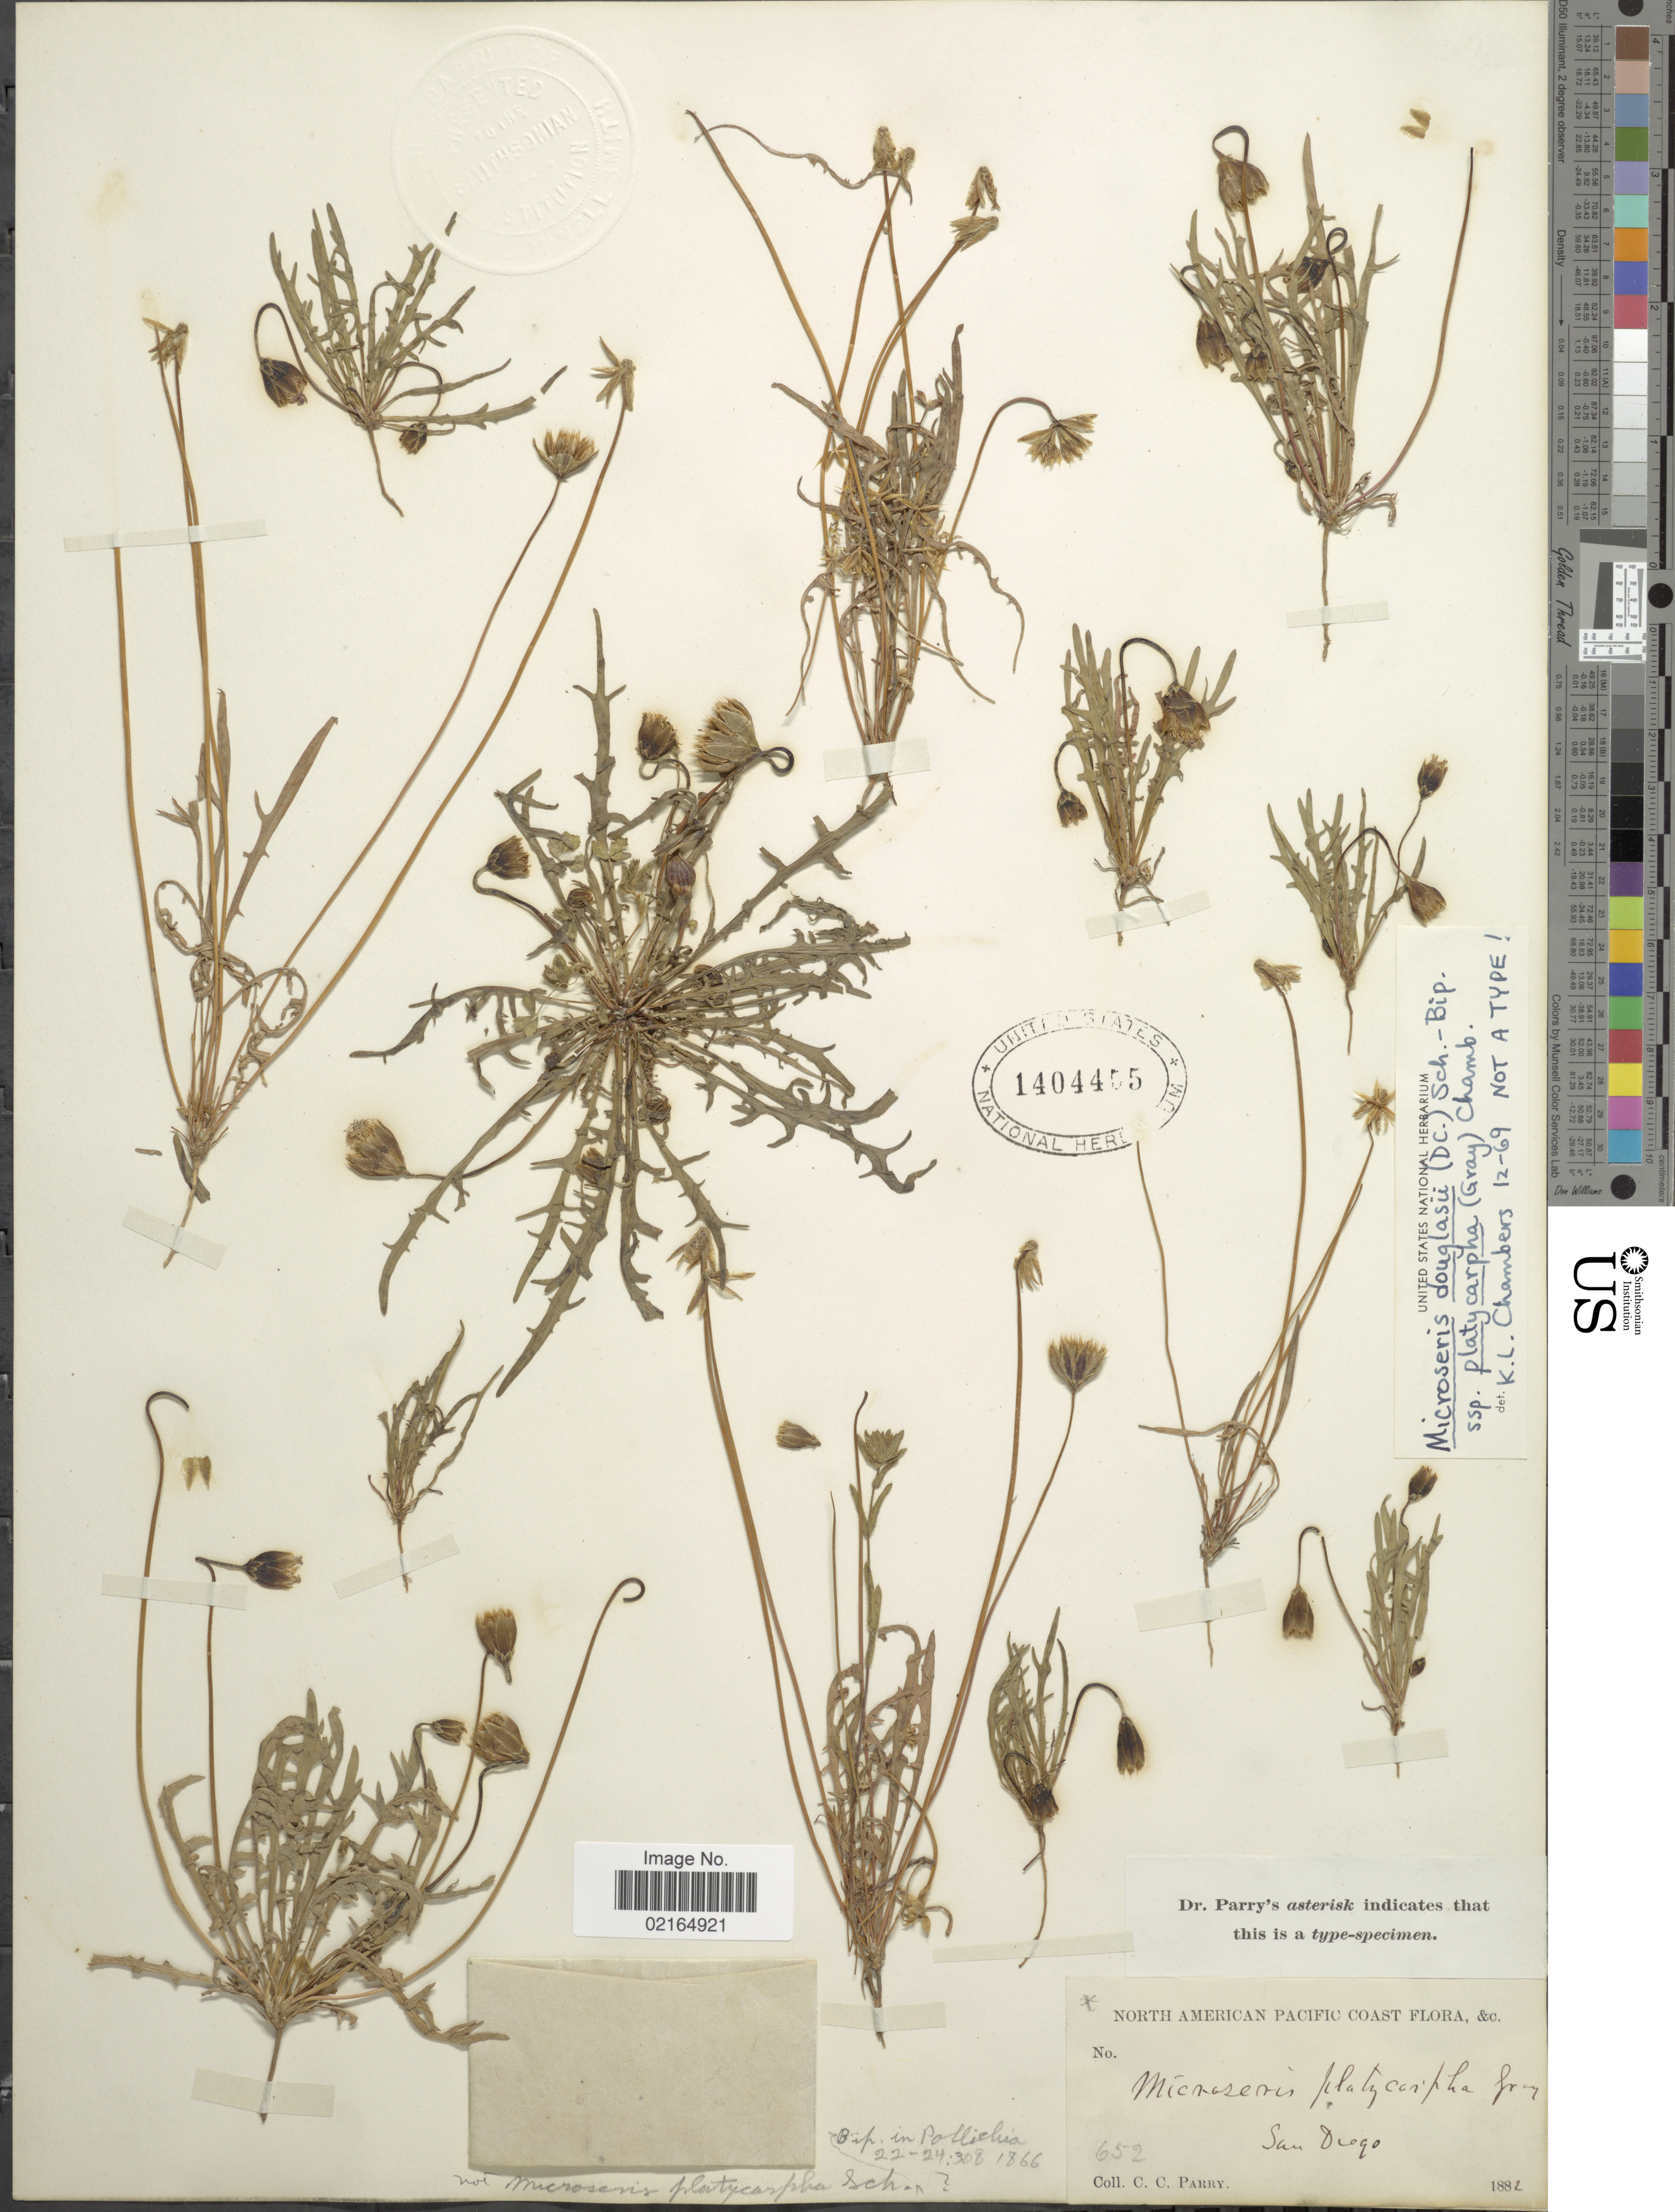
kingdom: Plantae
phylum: Tracheophyta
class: Magnoliopsida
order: Asterales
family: Asteraceae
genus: Microseris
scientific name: Microseris douglasii subsp. platycarpha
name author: (A. Gray) K.L. Chambers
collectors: C. C. Parry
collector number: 652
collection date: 1882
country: United States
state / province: California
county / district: San Diego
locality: North American Pacific Coast Flora, San Diego.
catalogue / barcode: US 1404455